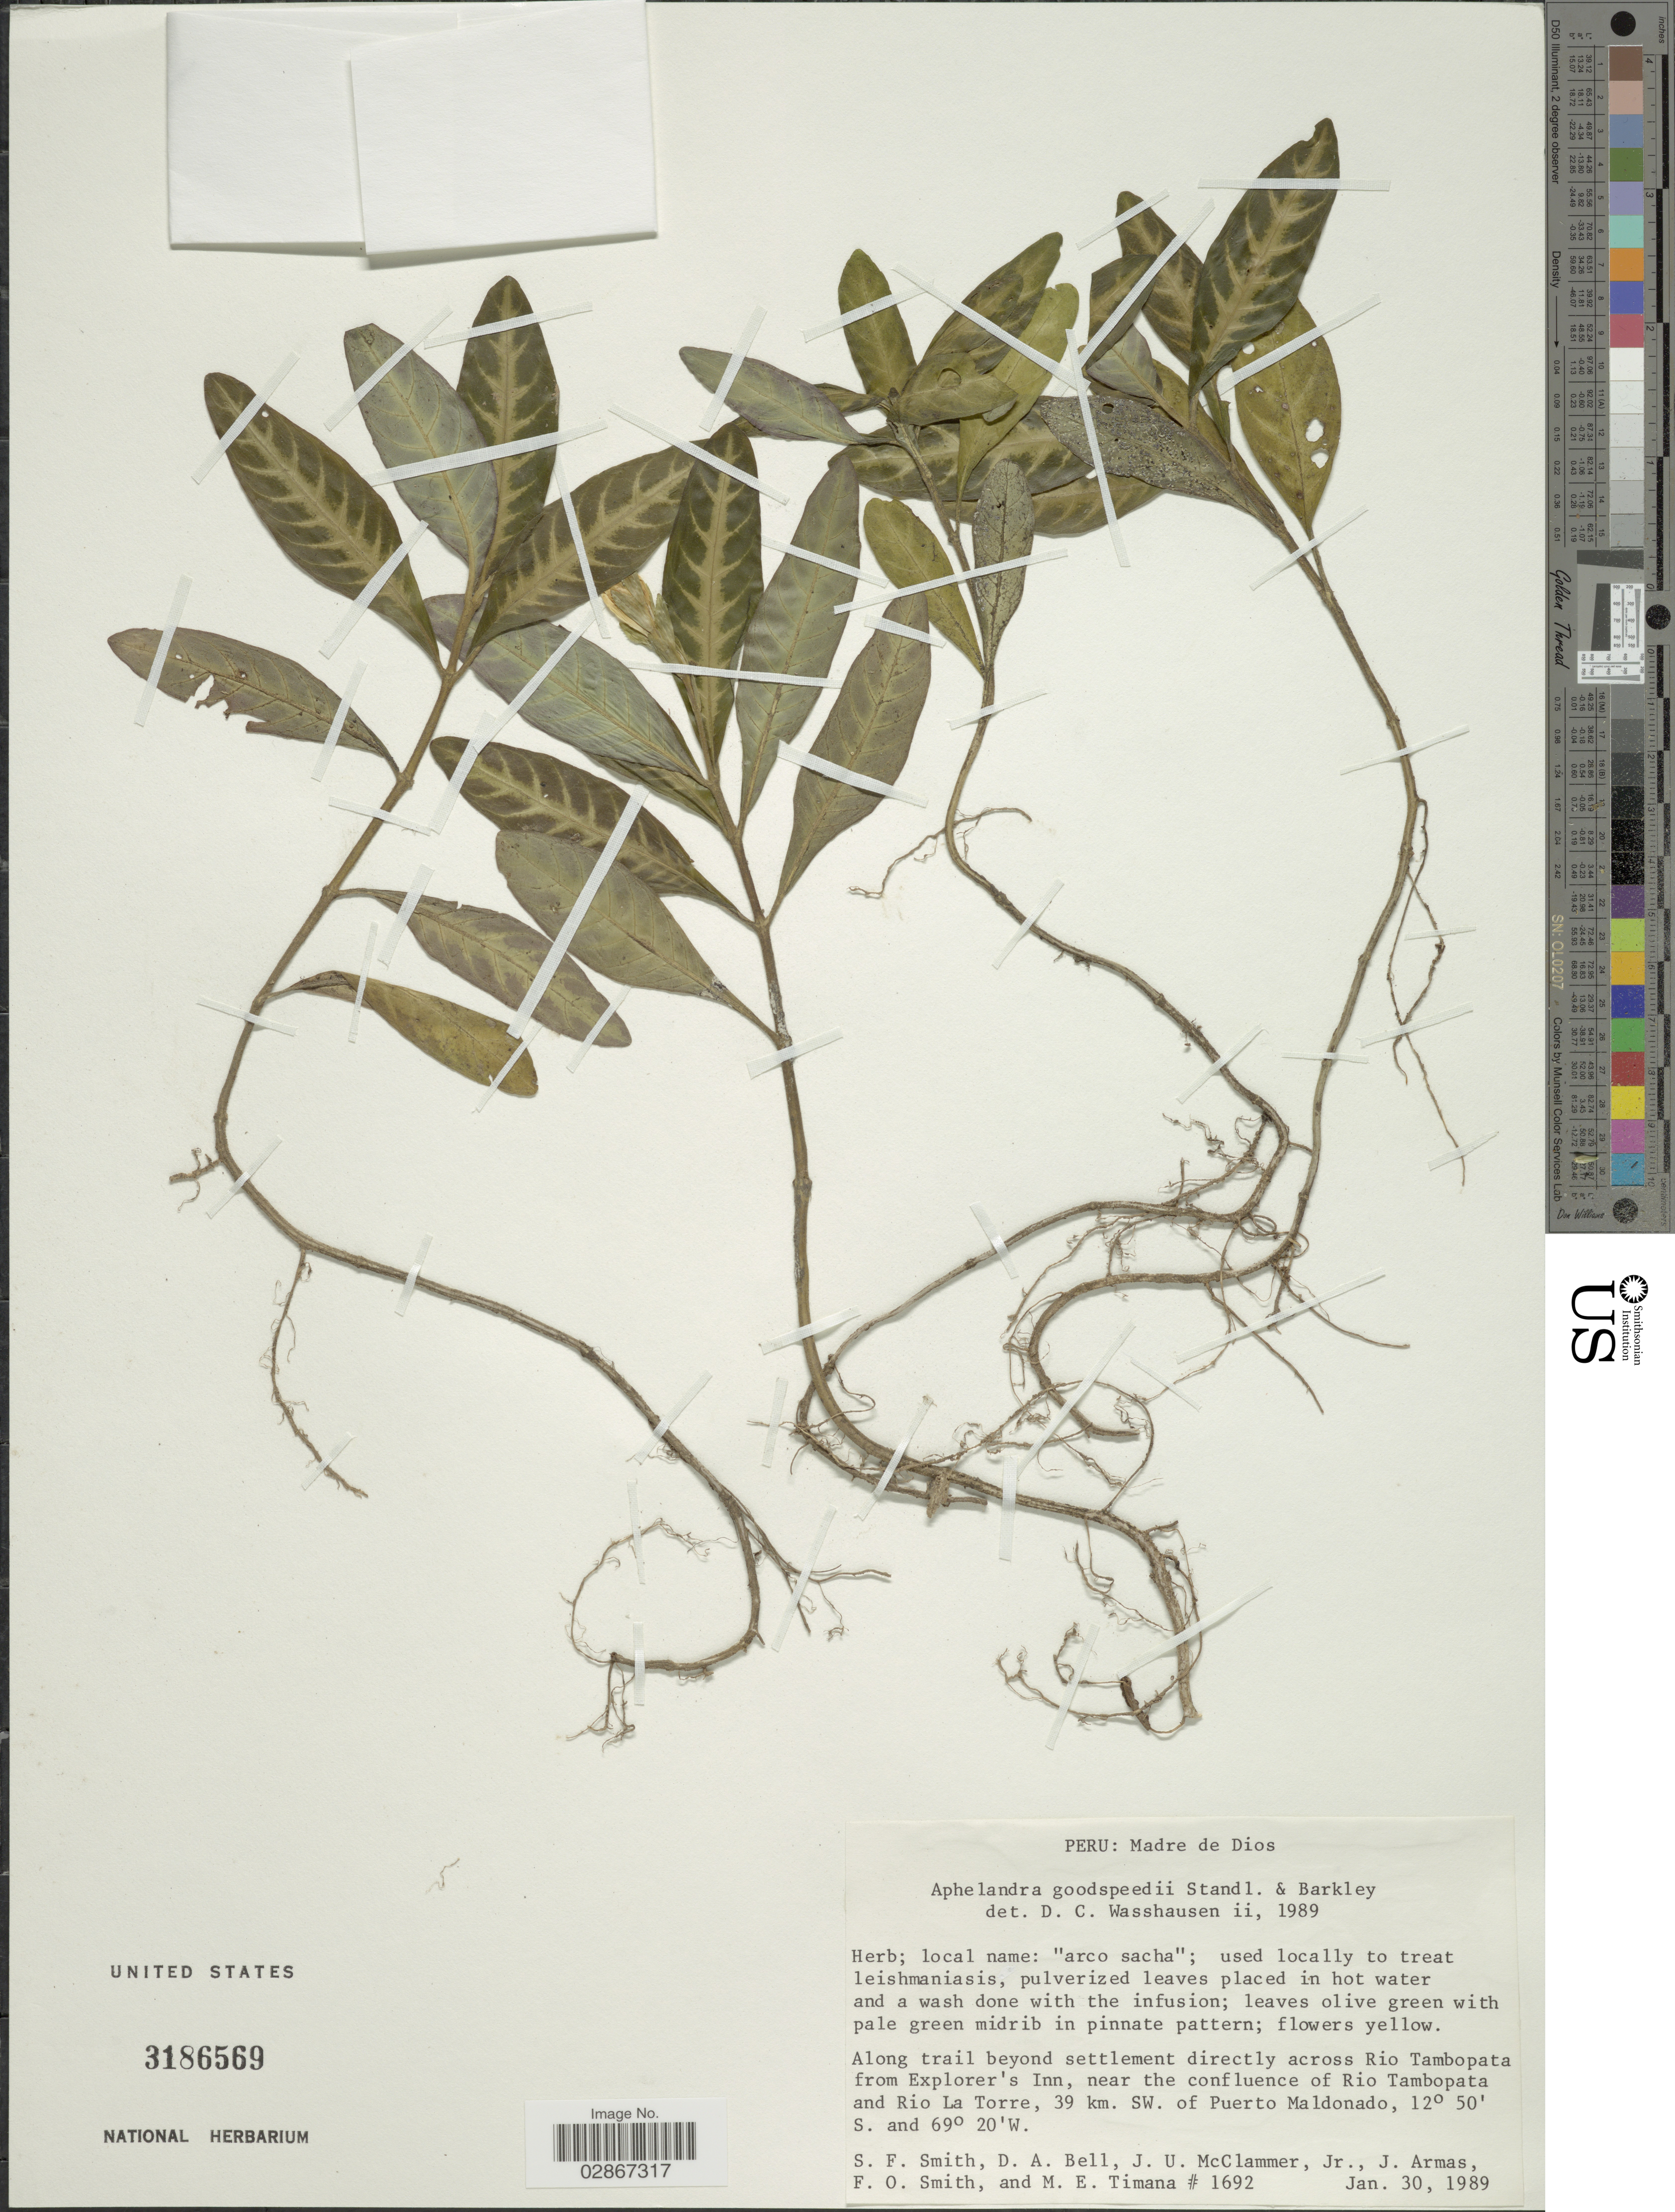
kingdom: Plantae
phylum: Tracheophyta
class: Magnoliopsida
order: Lamiales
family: Acanthaceae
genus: Aphelandra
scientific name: Aphelandra maculata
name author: (Tafalla ex Nees) Voss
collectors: S.F. Smith, D. A. Bell, J. McClammer Jr. & J. Armas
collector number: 1692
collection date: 1989-01-30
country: Peru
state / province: Madre de Dios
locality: Along trail beyond settlement directly across Rio Tambopata from Explorer's Inn, near the confluence of Rio Tambopata and Rio La Torre, 39 km. SW. of Puerto Maldonado.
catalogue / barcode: US 3186569